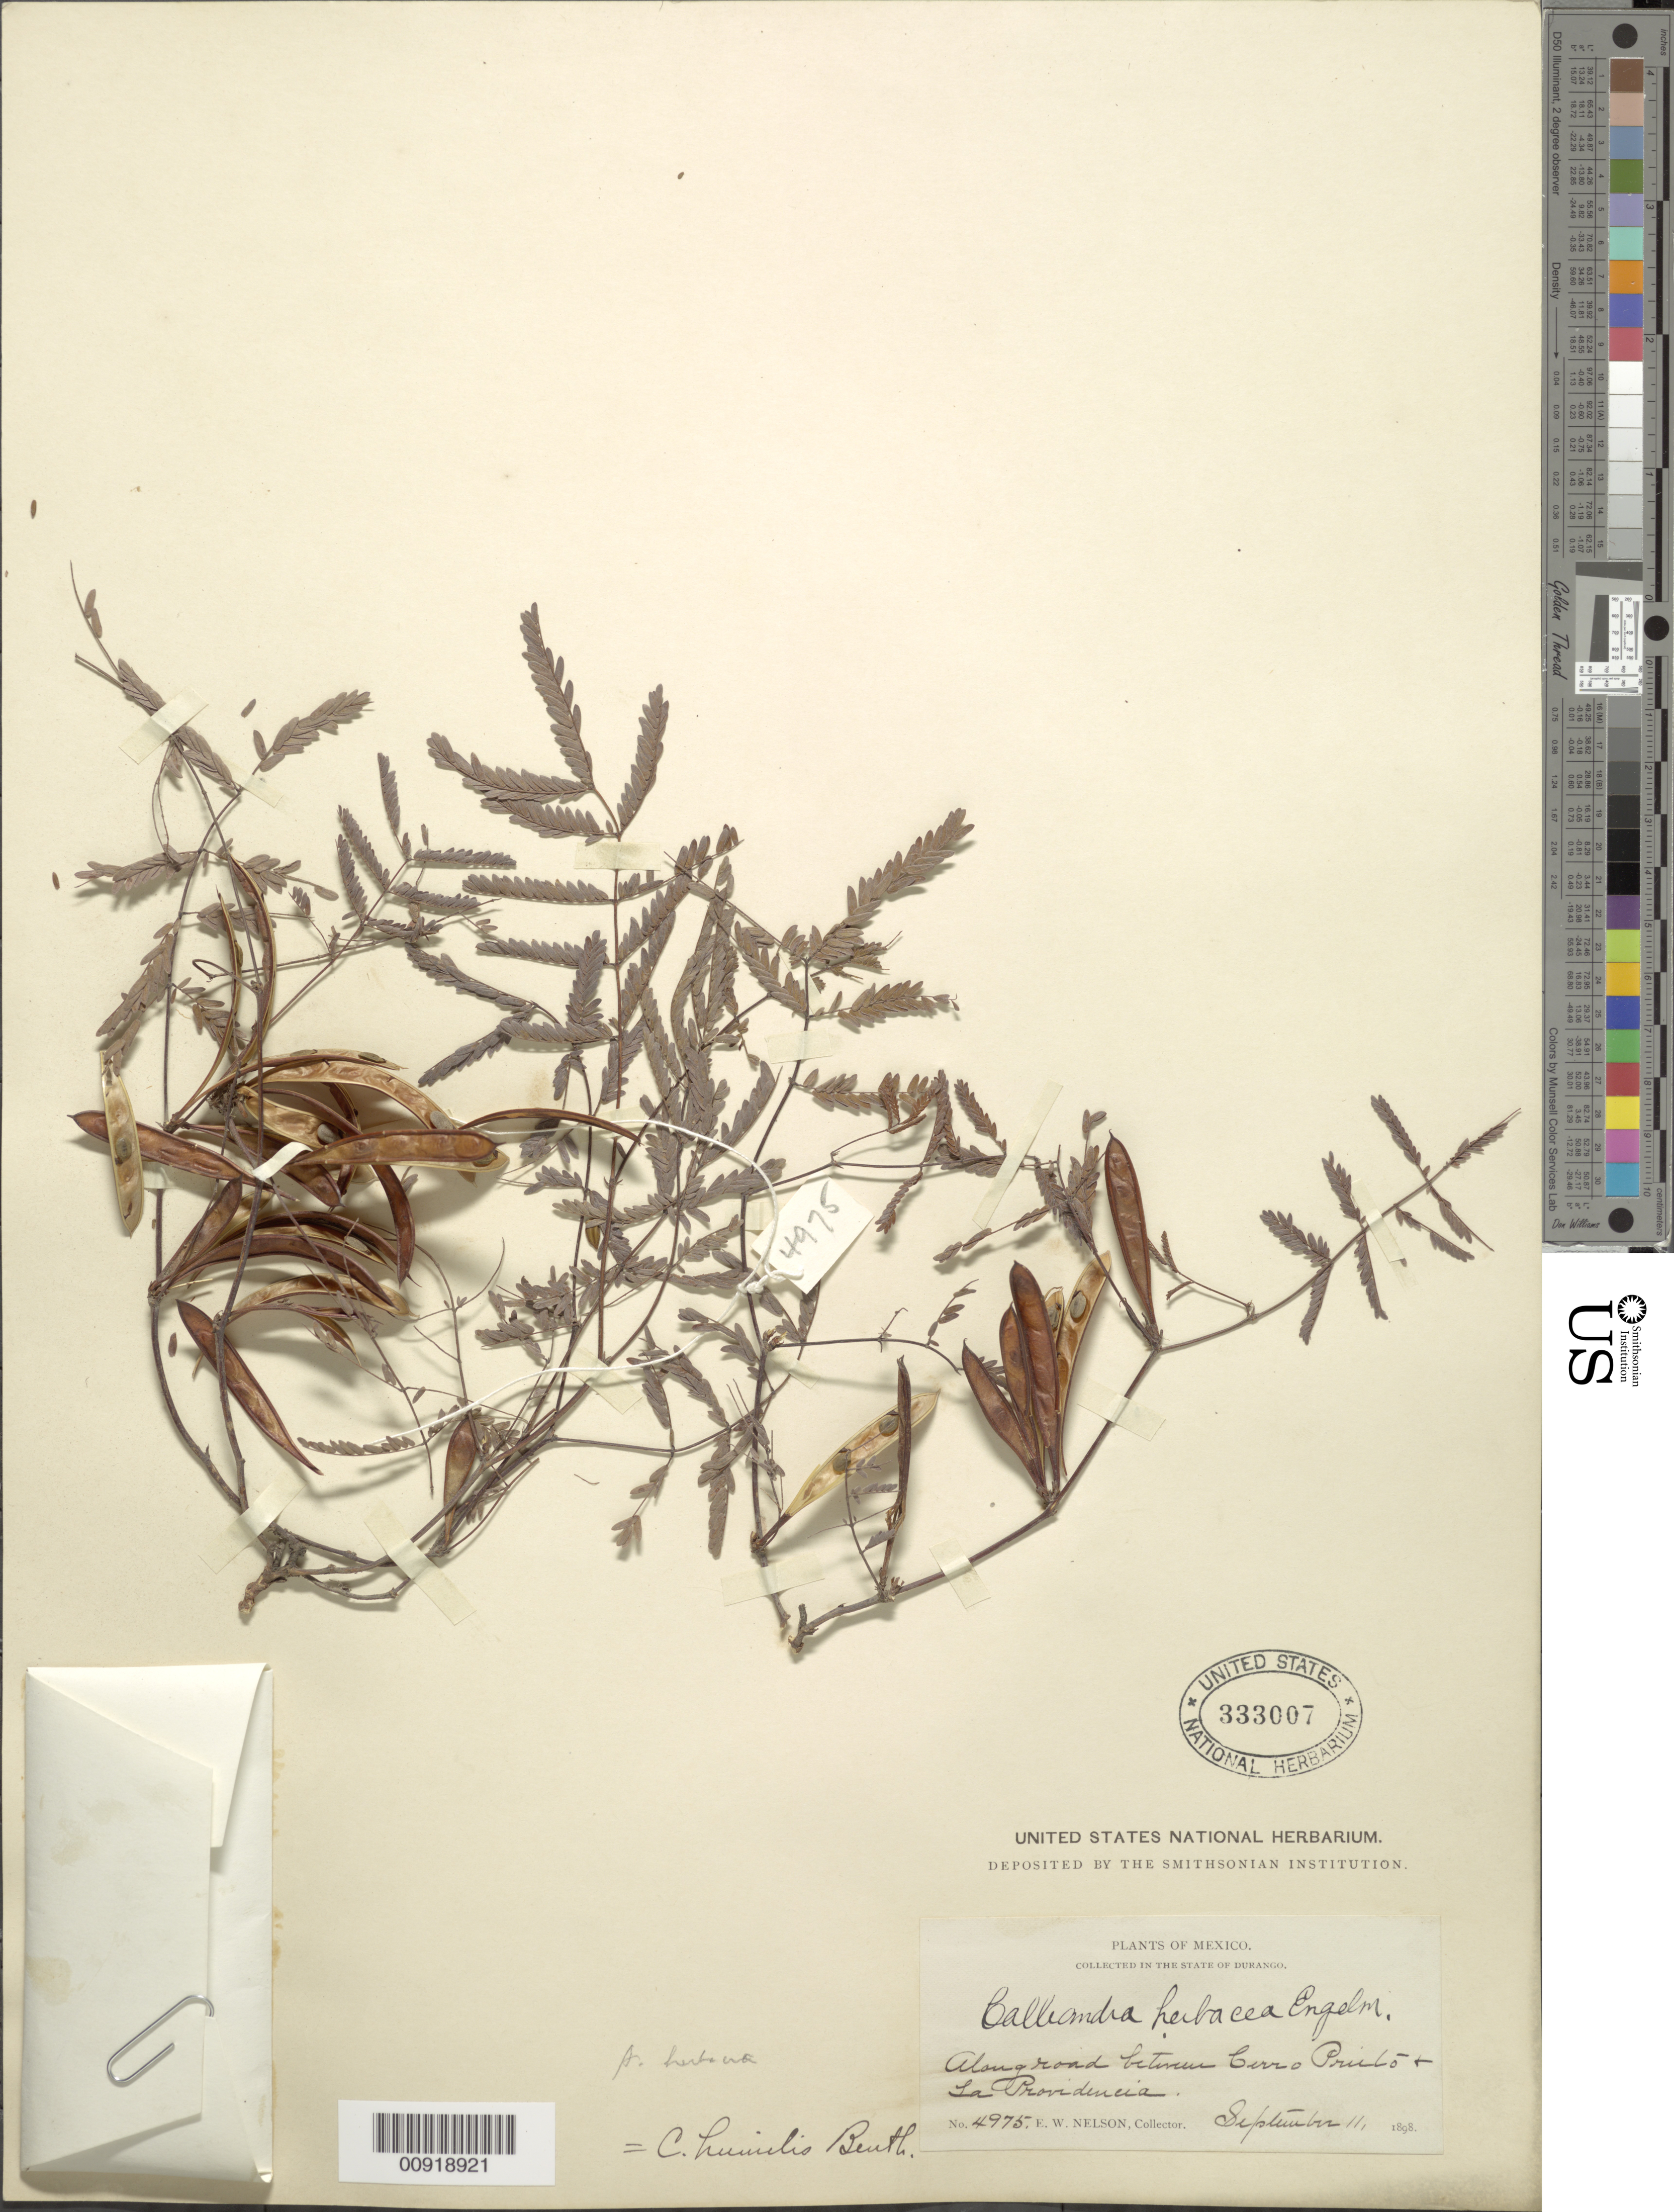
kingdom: Plantae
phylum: Tracheophyta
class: Magnoliopsida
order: Fabales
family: Fabaceae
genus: Calliandra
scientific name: Calliandra herbacea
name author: Engelm. ex A. Gray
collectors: E. W. Nelson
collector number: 4975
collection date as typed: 11 Sep 1898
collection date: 1898-09-11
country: Mexico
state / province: Durango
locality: Along road between Cerro Prieto & La Providencia.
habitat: Along road.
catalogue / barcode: US 333007